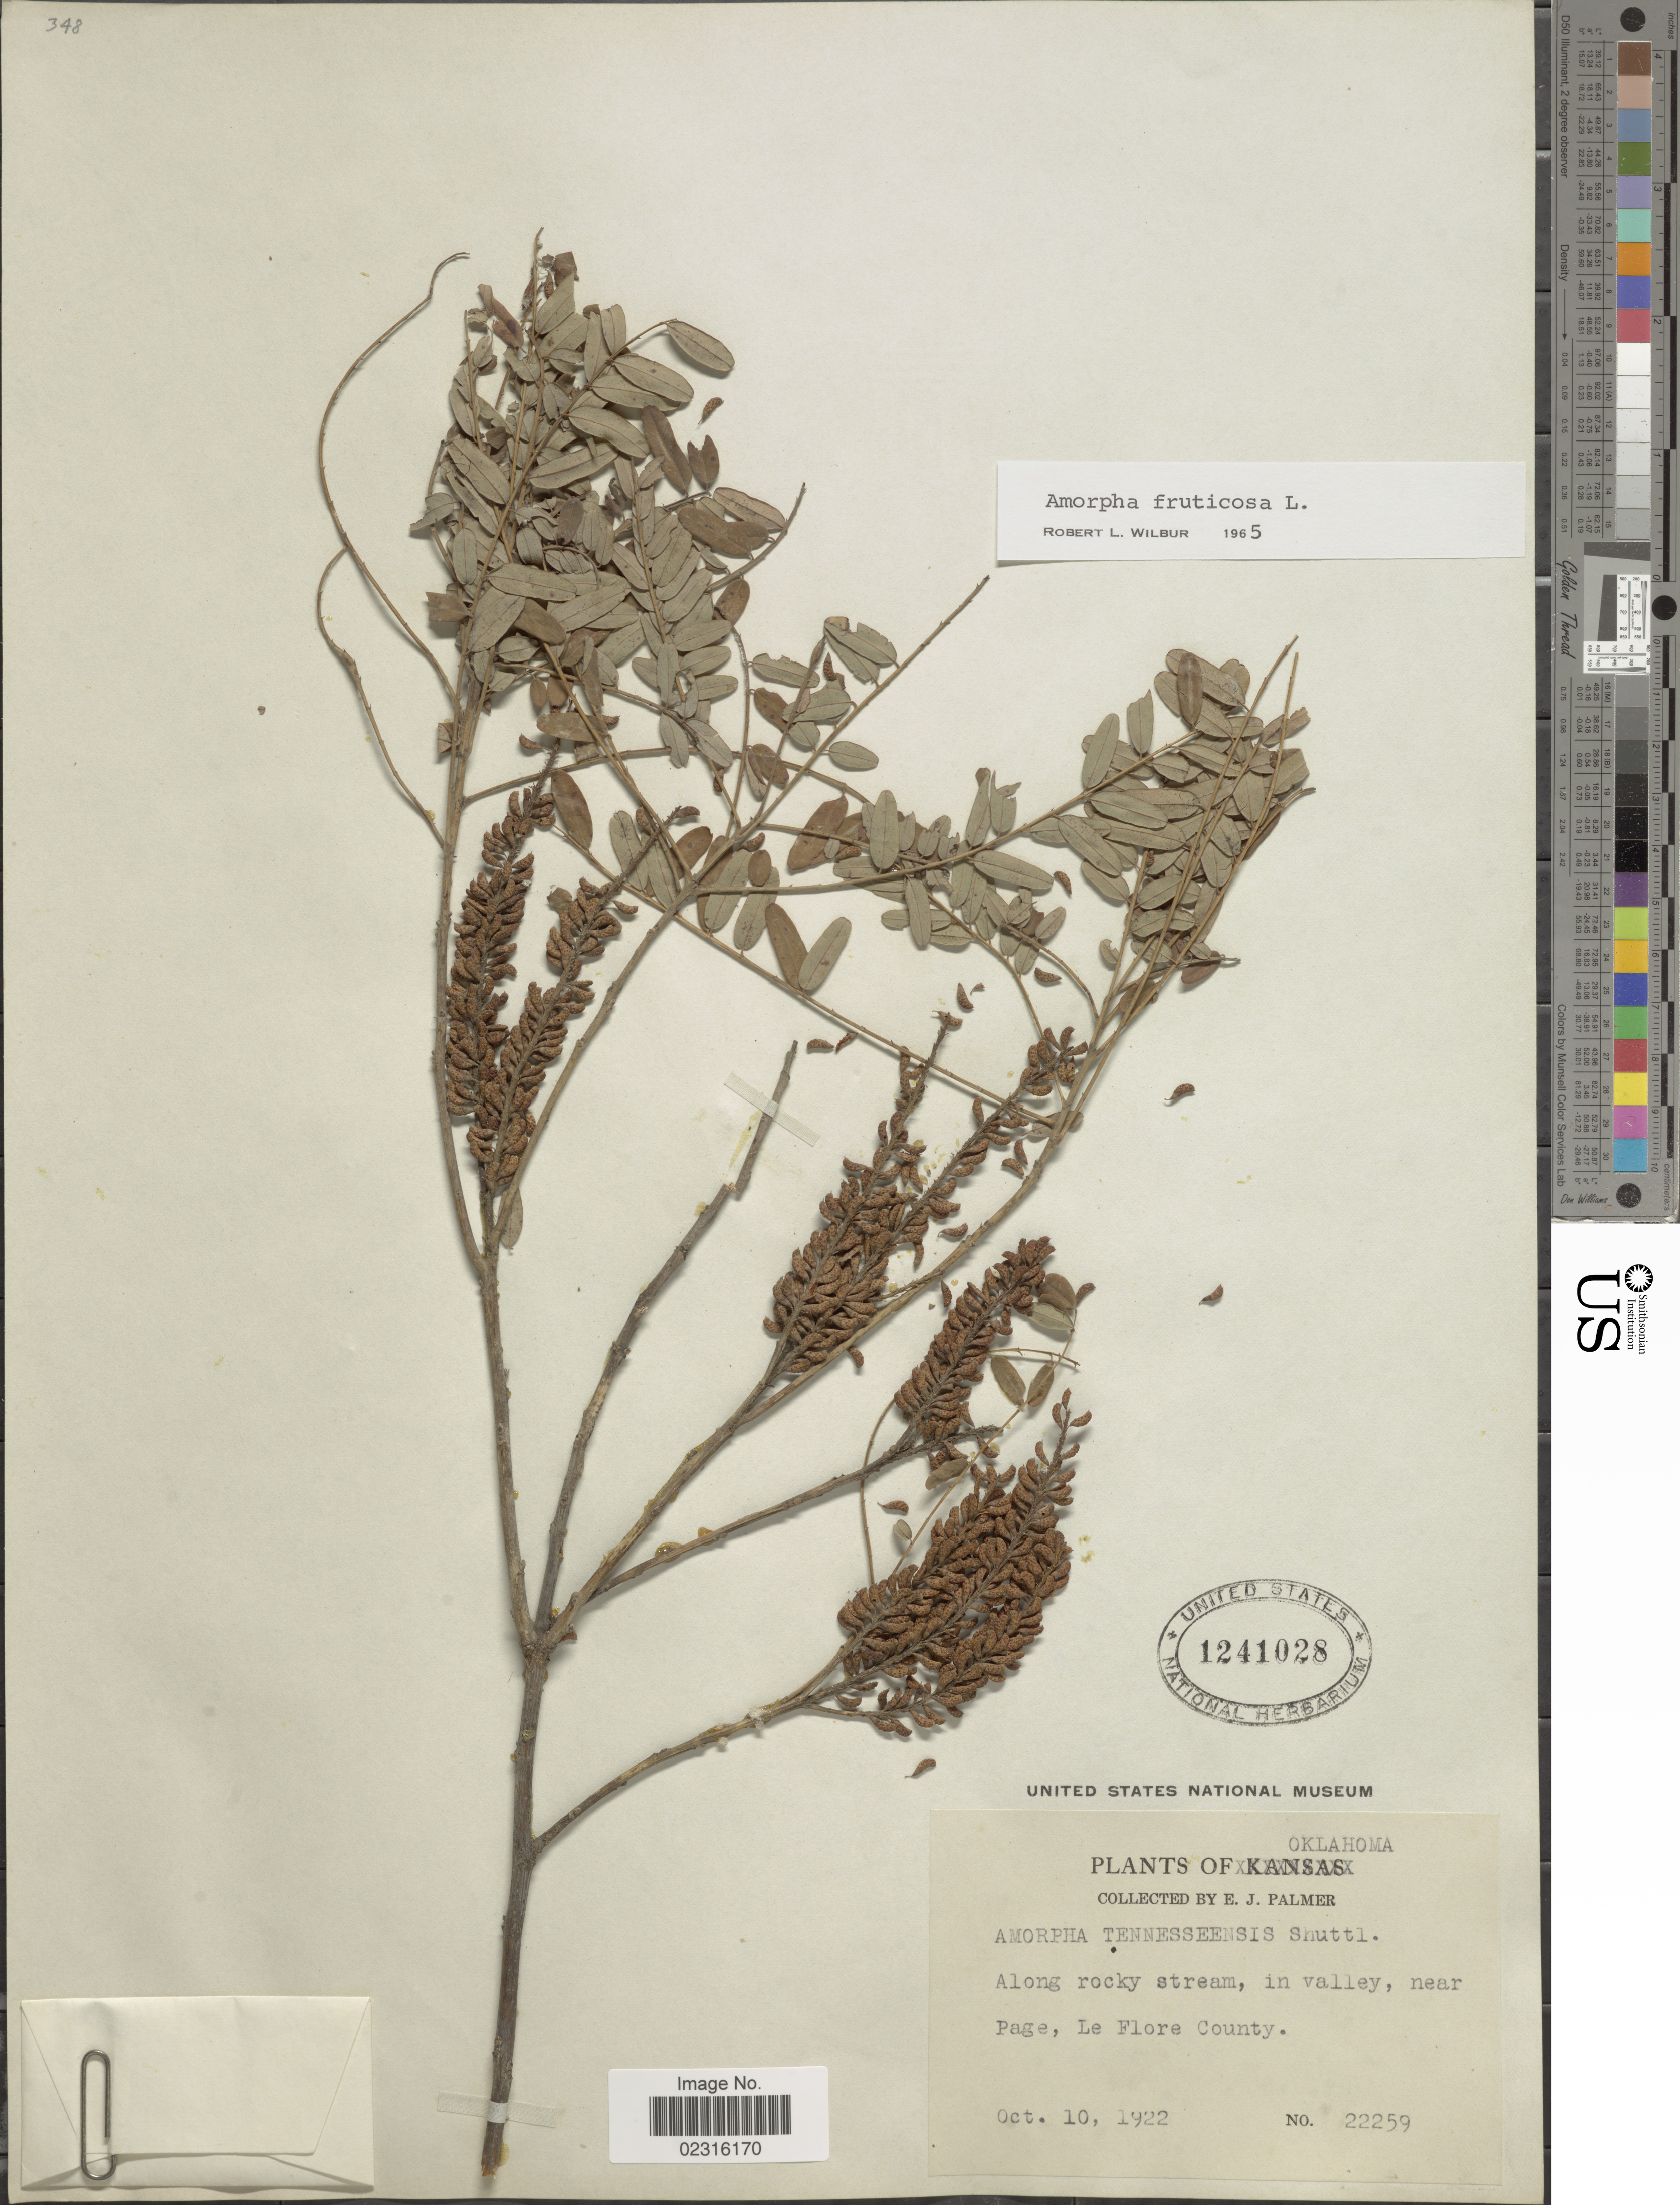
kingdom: Plantae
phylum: Tracheophyta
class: Magnoliopsida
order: Fabales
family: Fabaceae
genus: Amorpha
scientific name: Amorpha fruticosa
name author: L.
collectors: E. J. Palmer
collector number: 22259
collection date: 1922-10-10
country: United States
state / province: Oklahoma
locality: Along rocky stream, in valley, near Page, Le Flore County.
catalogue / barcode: US 1241028